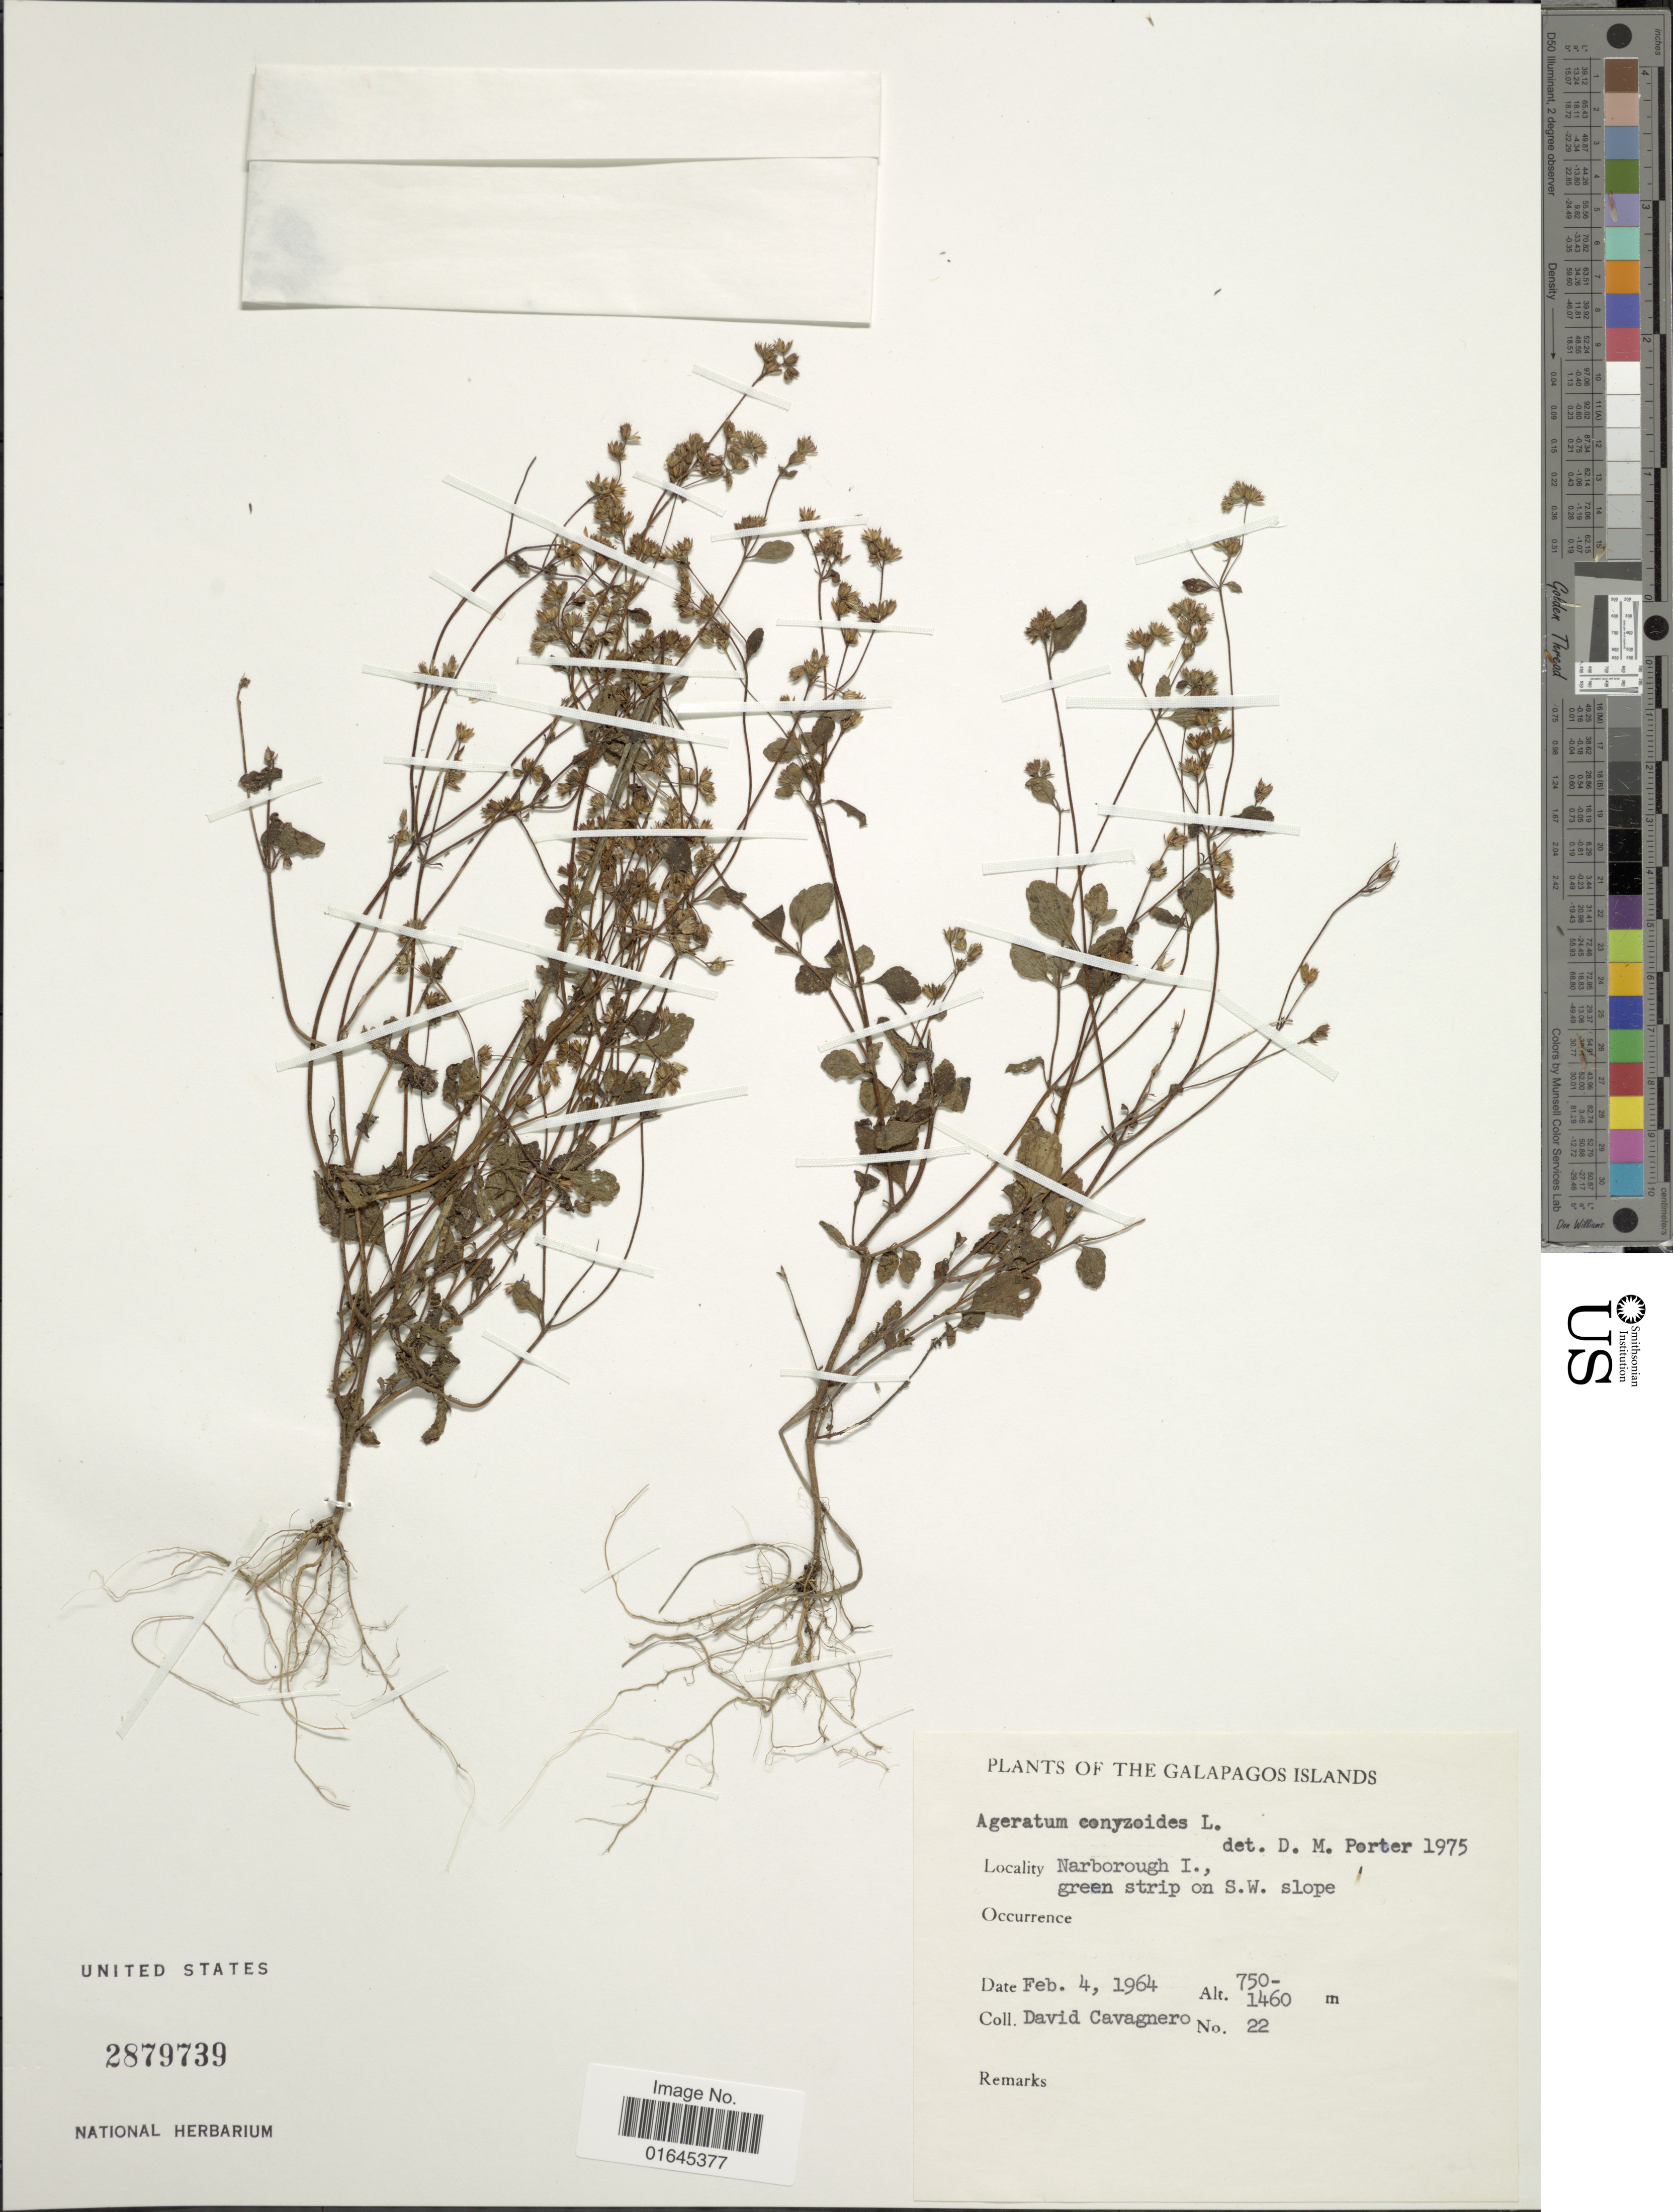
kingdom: Plantae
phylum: Tracheophyta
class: Magnoliopsida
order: Asterales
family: Asteraceae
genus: Ageratum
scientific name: Ageratum conyzoides subsp. conyzoides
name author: L.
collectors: D. Cavagnero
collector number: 22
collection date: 1964-02-04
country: Ecuador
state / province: Colón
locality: Galapagos Islands, Narborough I., green strip on S.W. slope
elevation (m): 750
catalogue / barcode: US 2879739